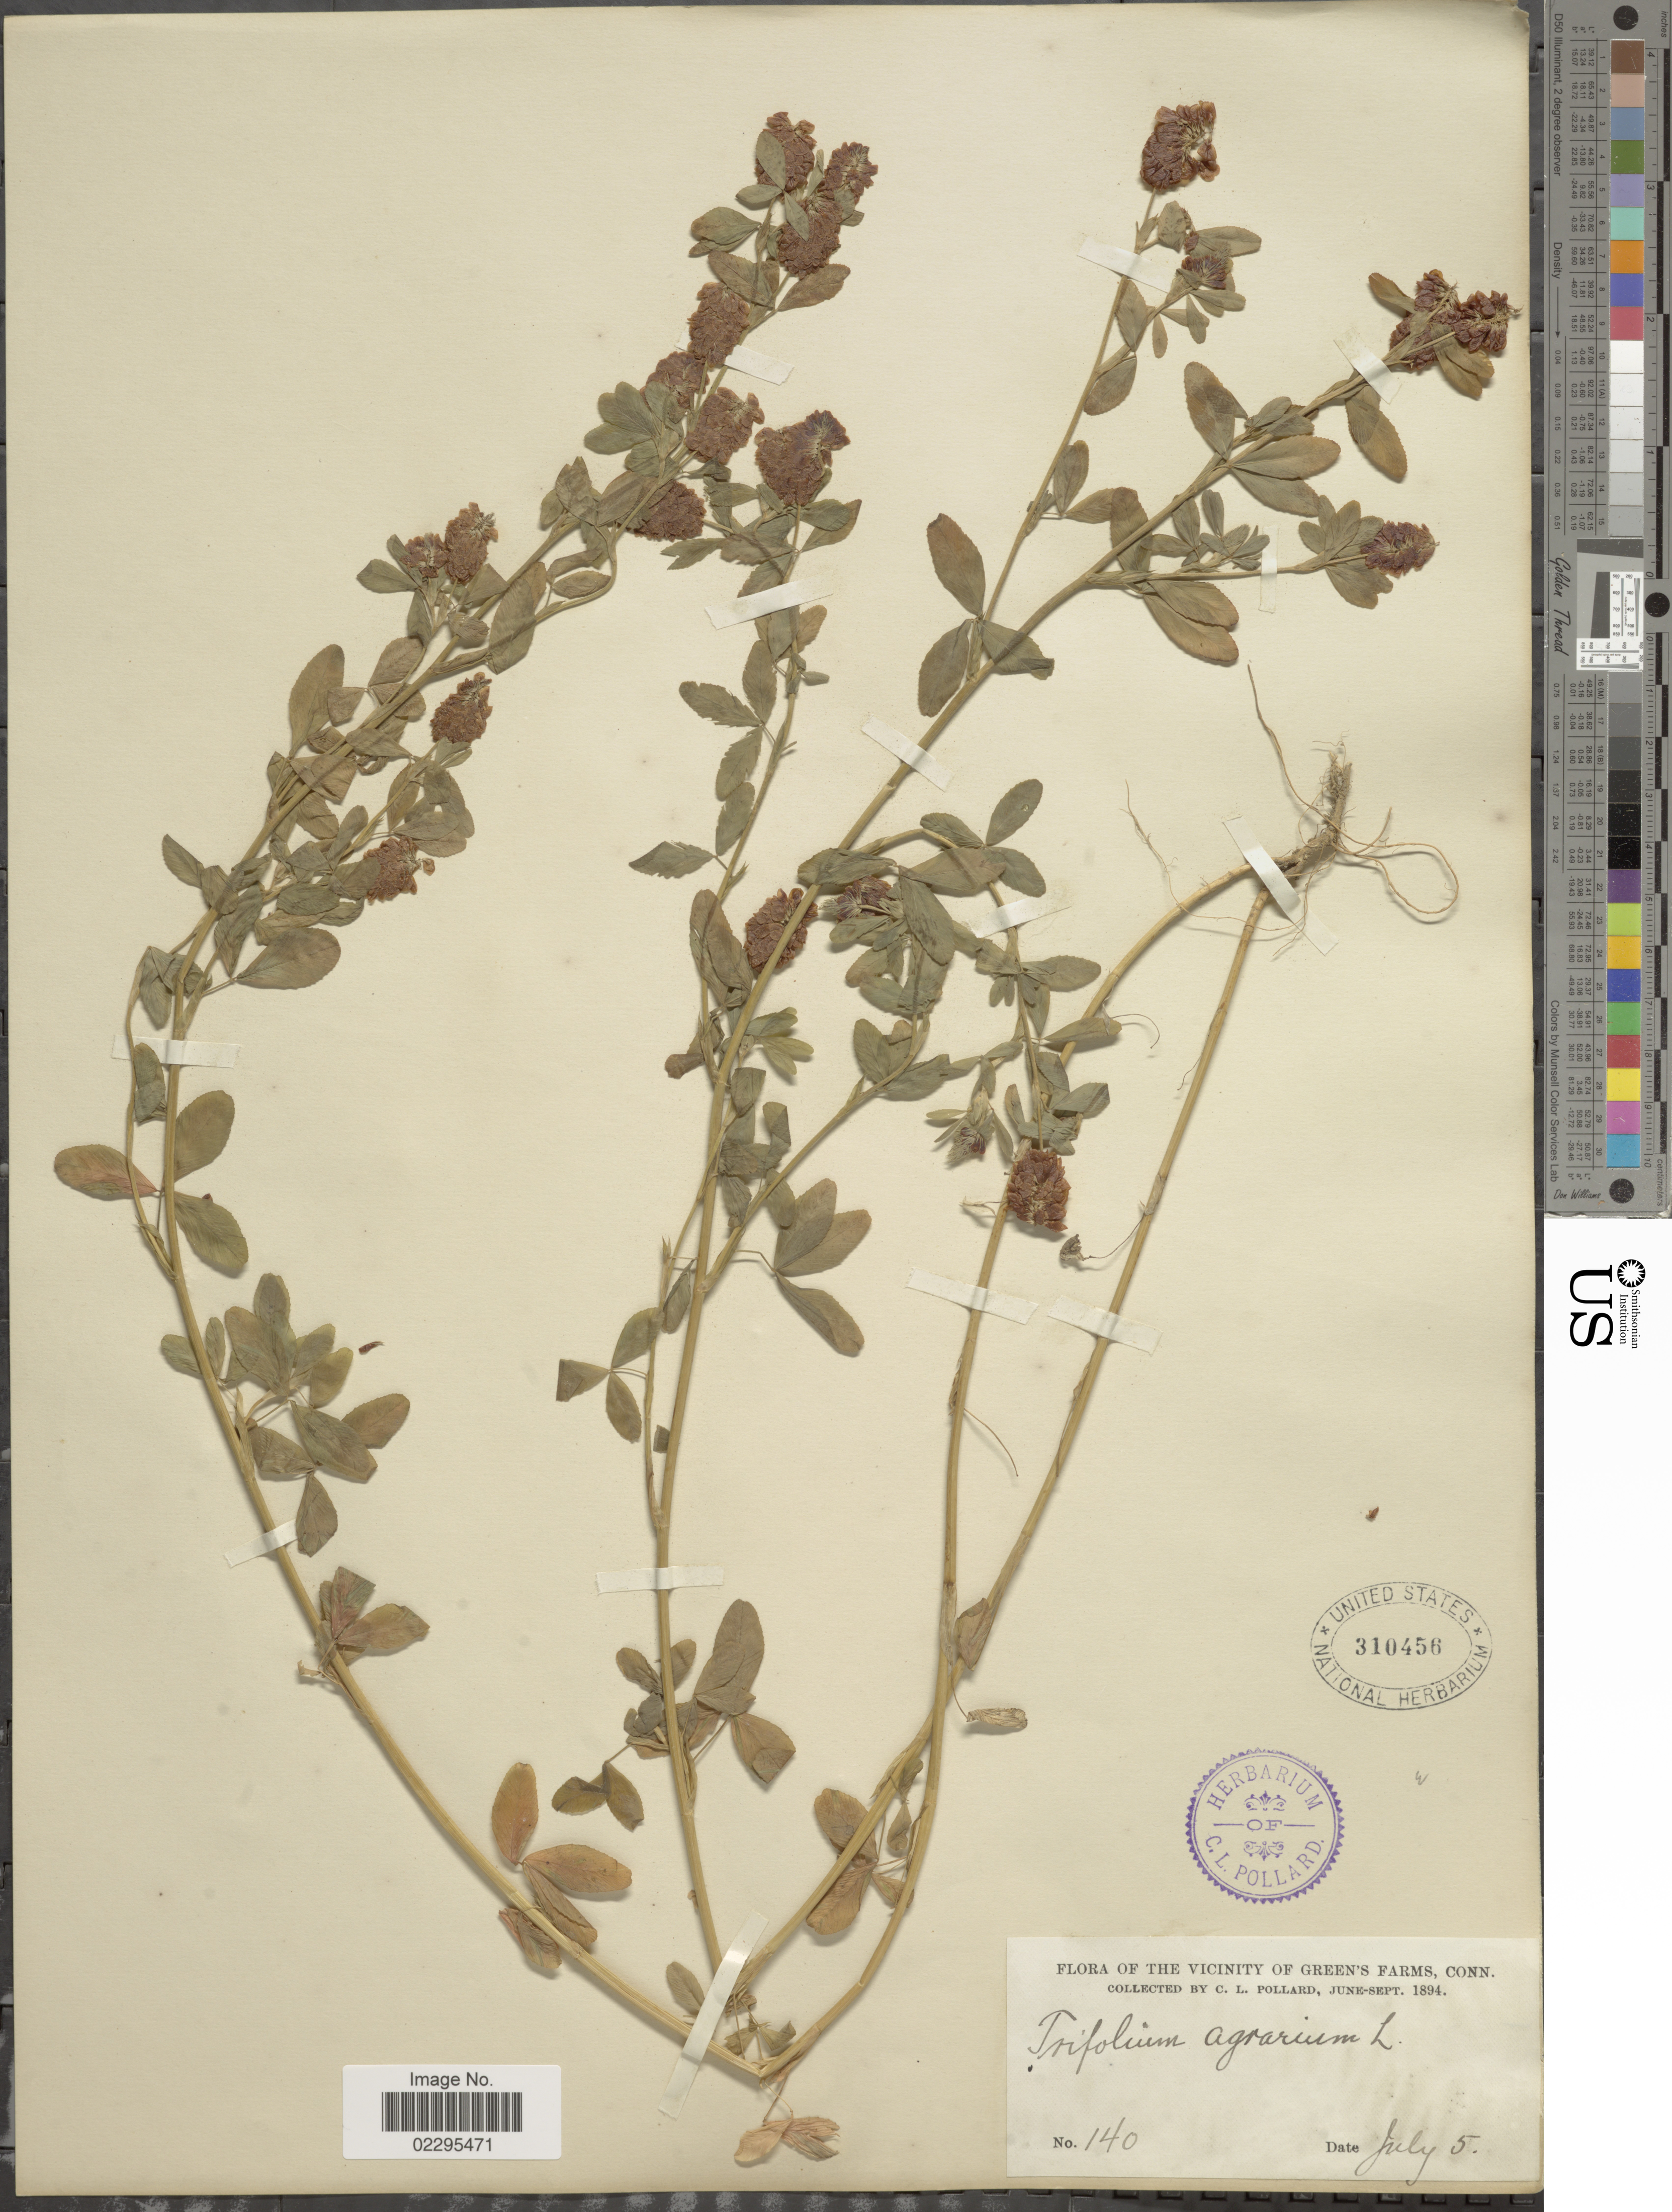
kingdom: Plantae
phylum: Tracheophyta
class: Magnoliopsida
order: Fabales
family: Fabaceae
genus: Trifolium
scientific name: Trifolium agrarium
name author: L.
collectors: C. L. Pollard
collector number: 140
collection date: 1894-07-05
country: United States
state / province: Connecticut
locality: Vicinity of Green's Farms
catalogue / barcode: US 310456